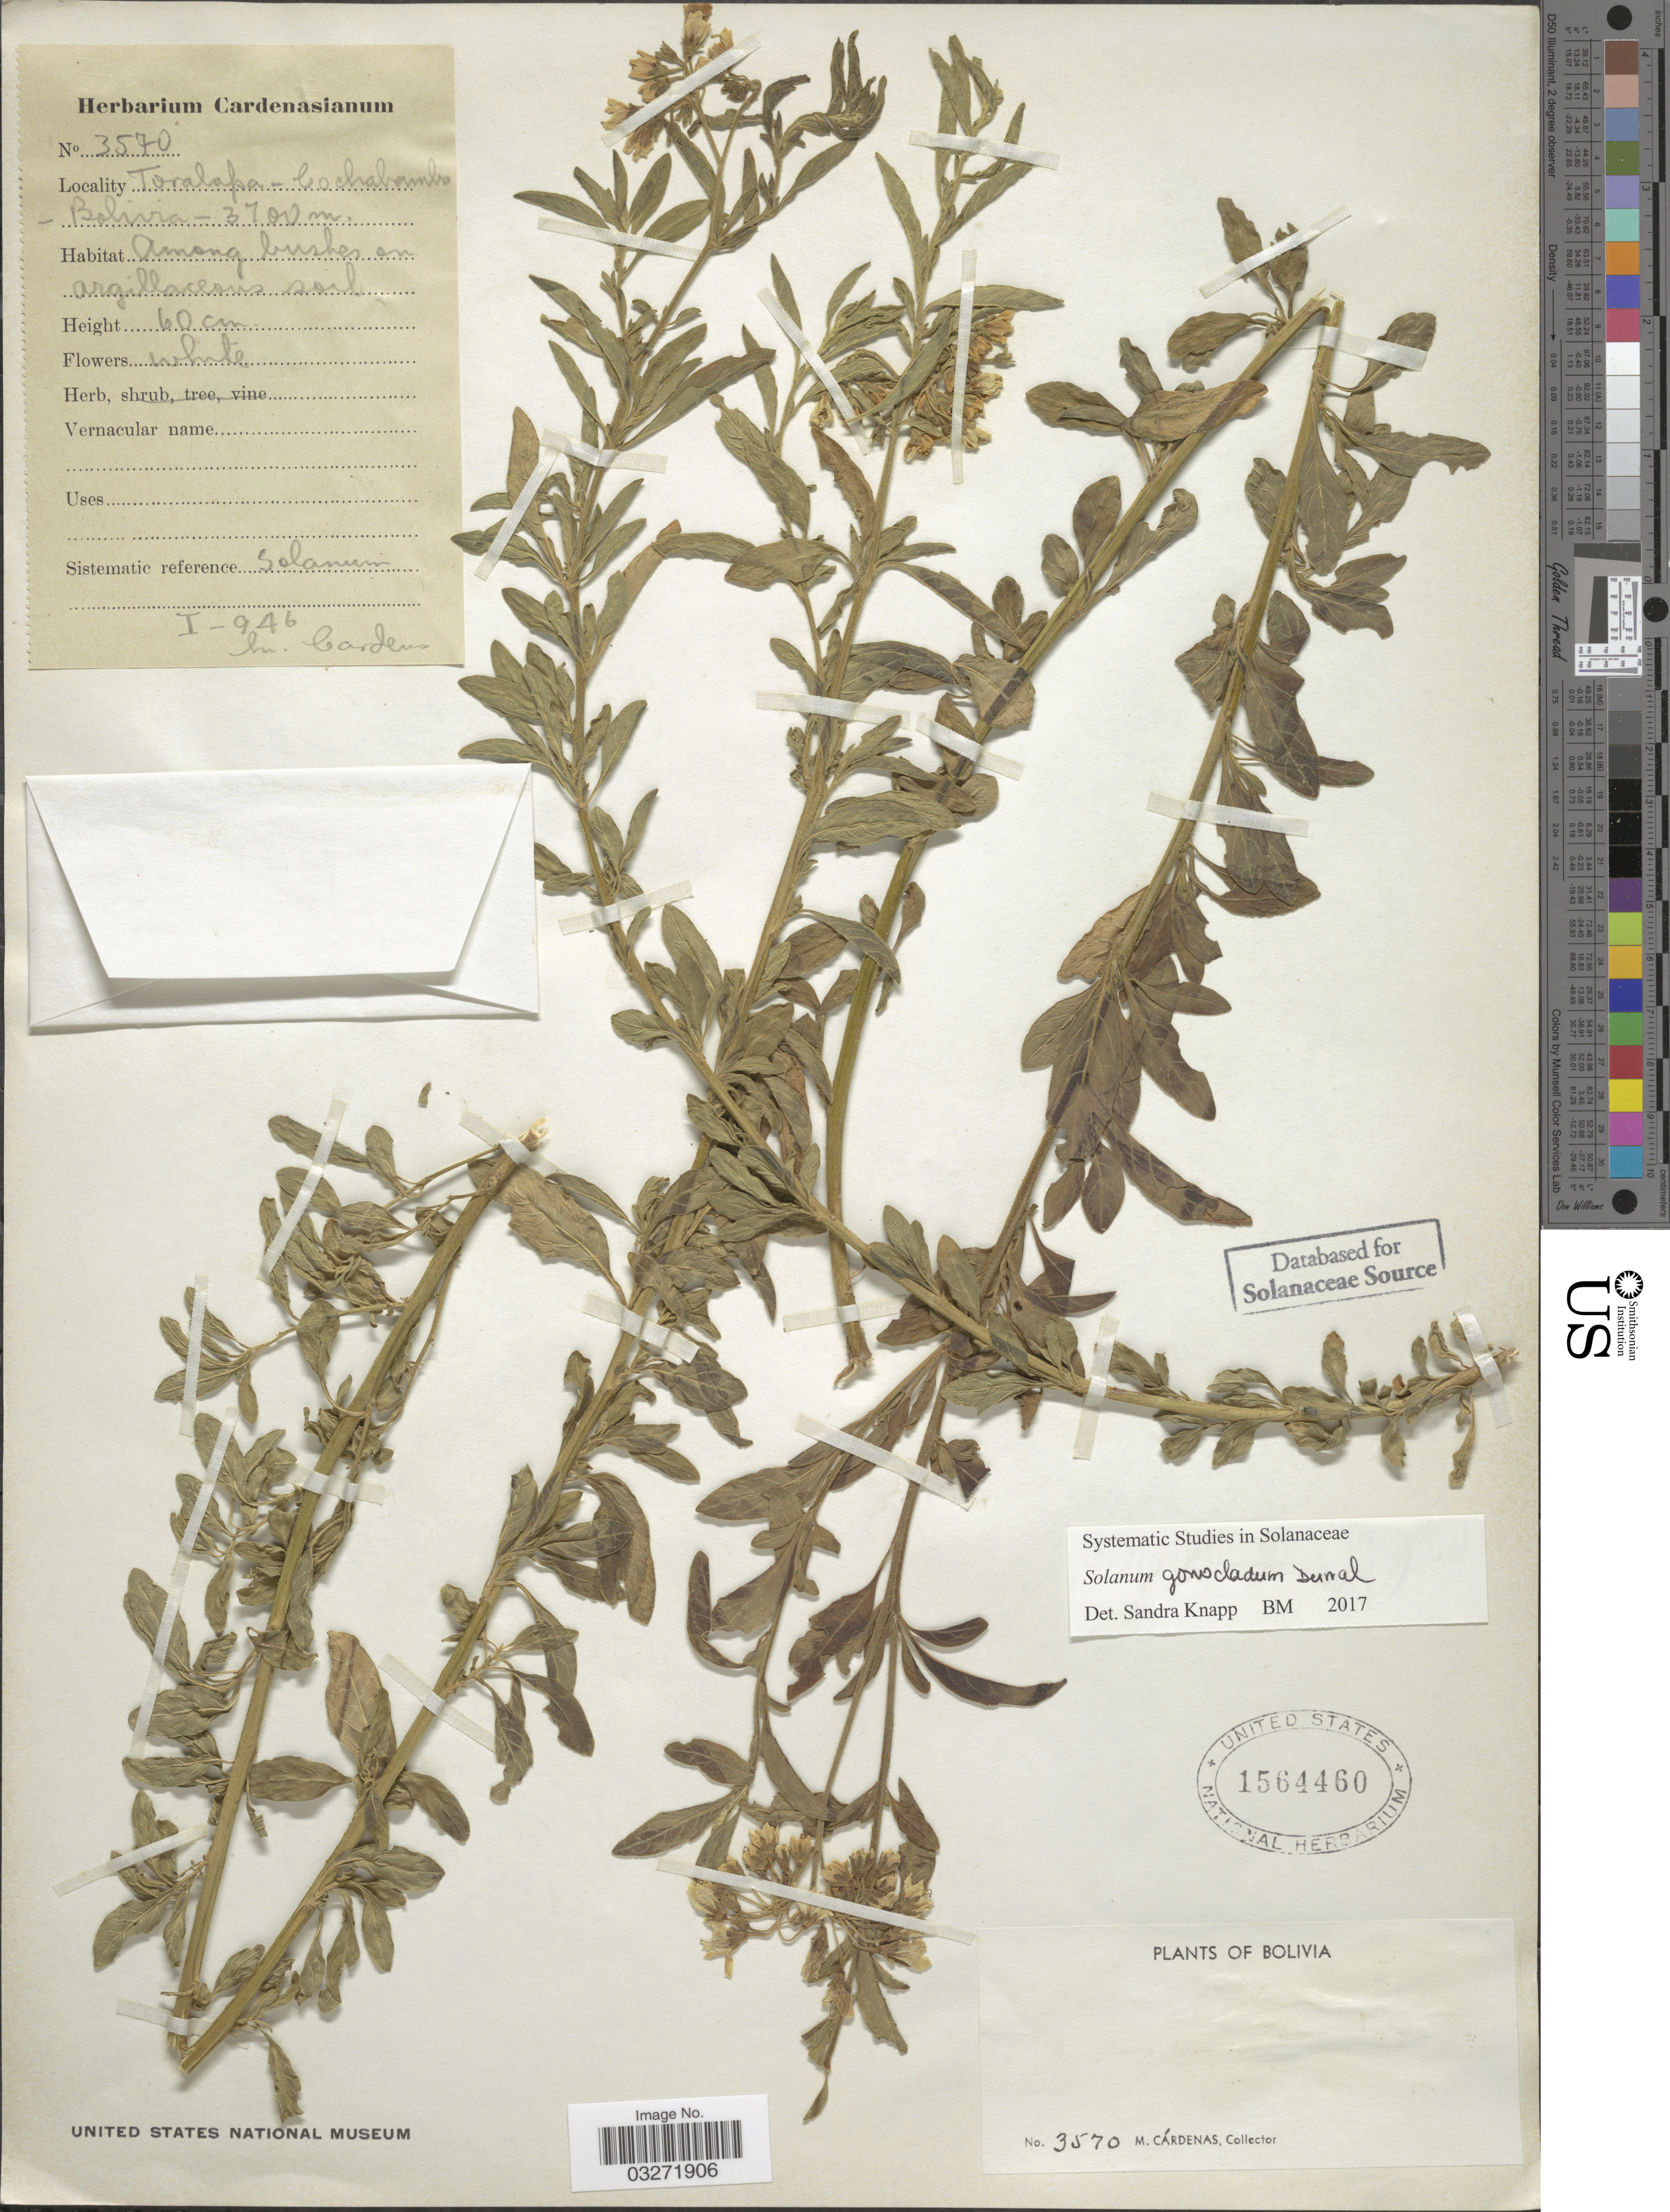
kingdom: Plantae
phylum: Tracheophyta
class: Magnoliopsida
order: Solanales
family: Solanaceae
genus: Solanum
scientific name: Solanum gonocladum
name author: Dunal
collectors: M. Cárdenas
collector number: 3570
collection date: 1946-01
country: Bolivia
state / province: Cochabamba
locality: Toralapa - Cochabamba.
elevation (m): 3700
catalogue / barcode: US 1564460